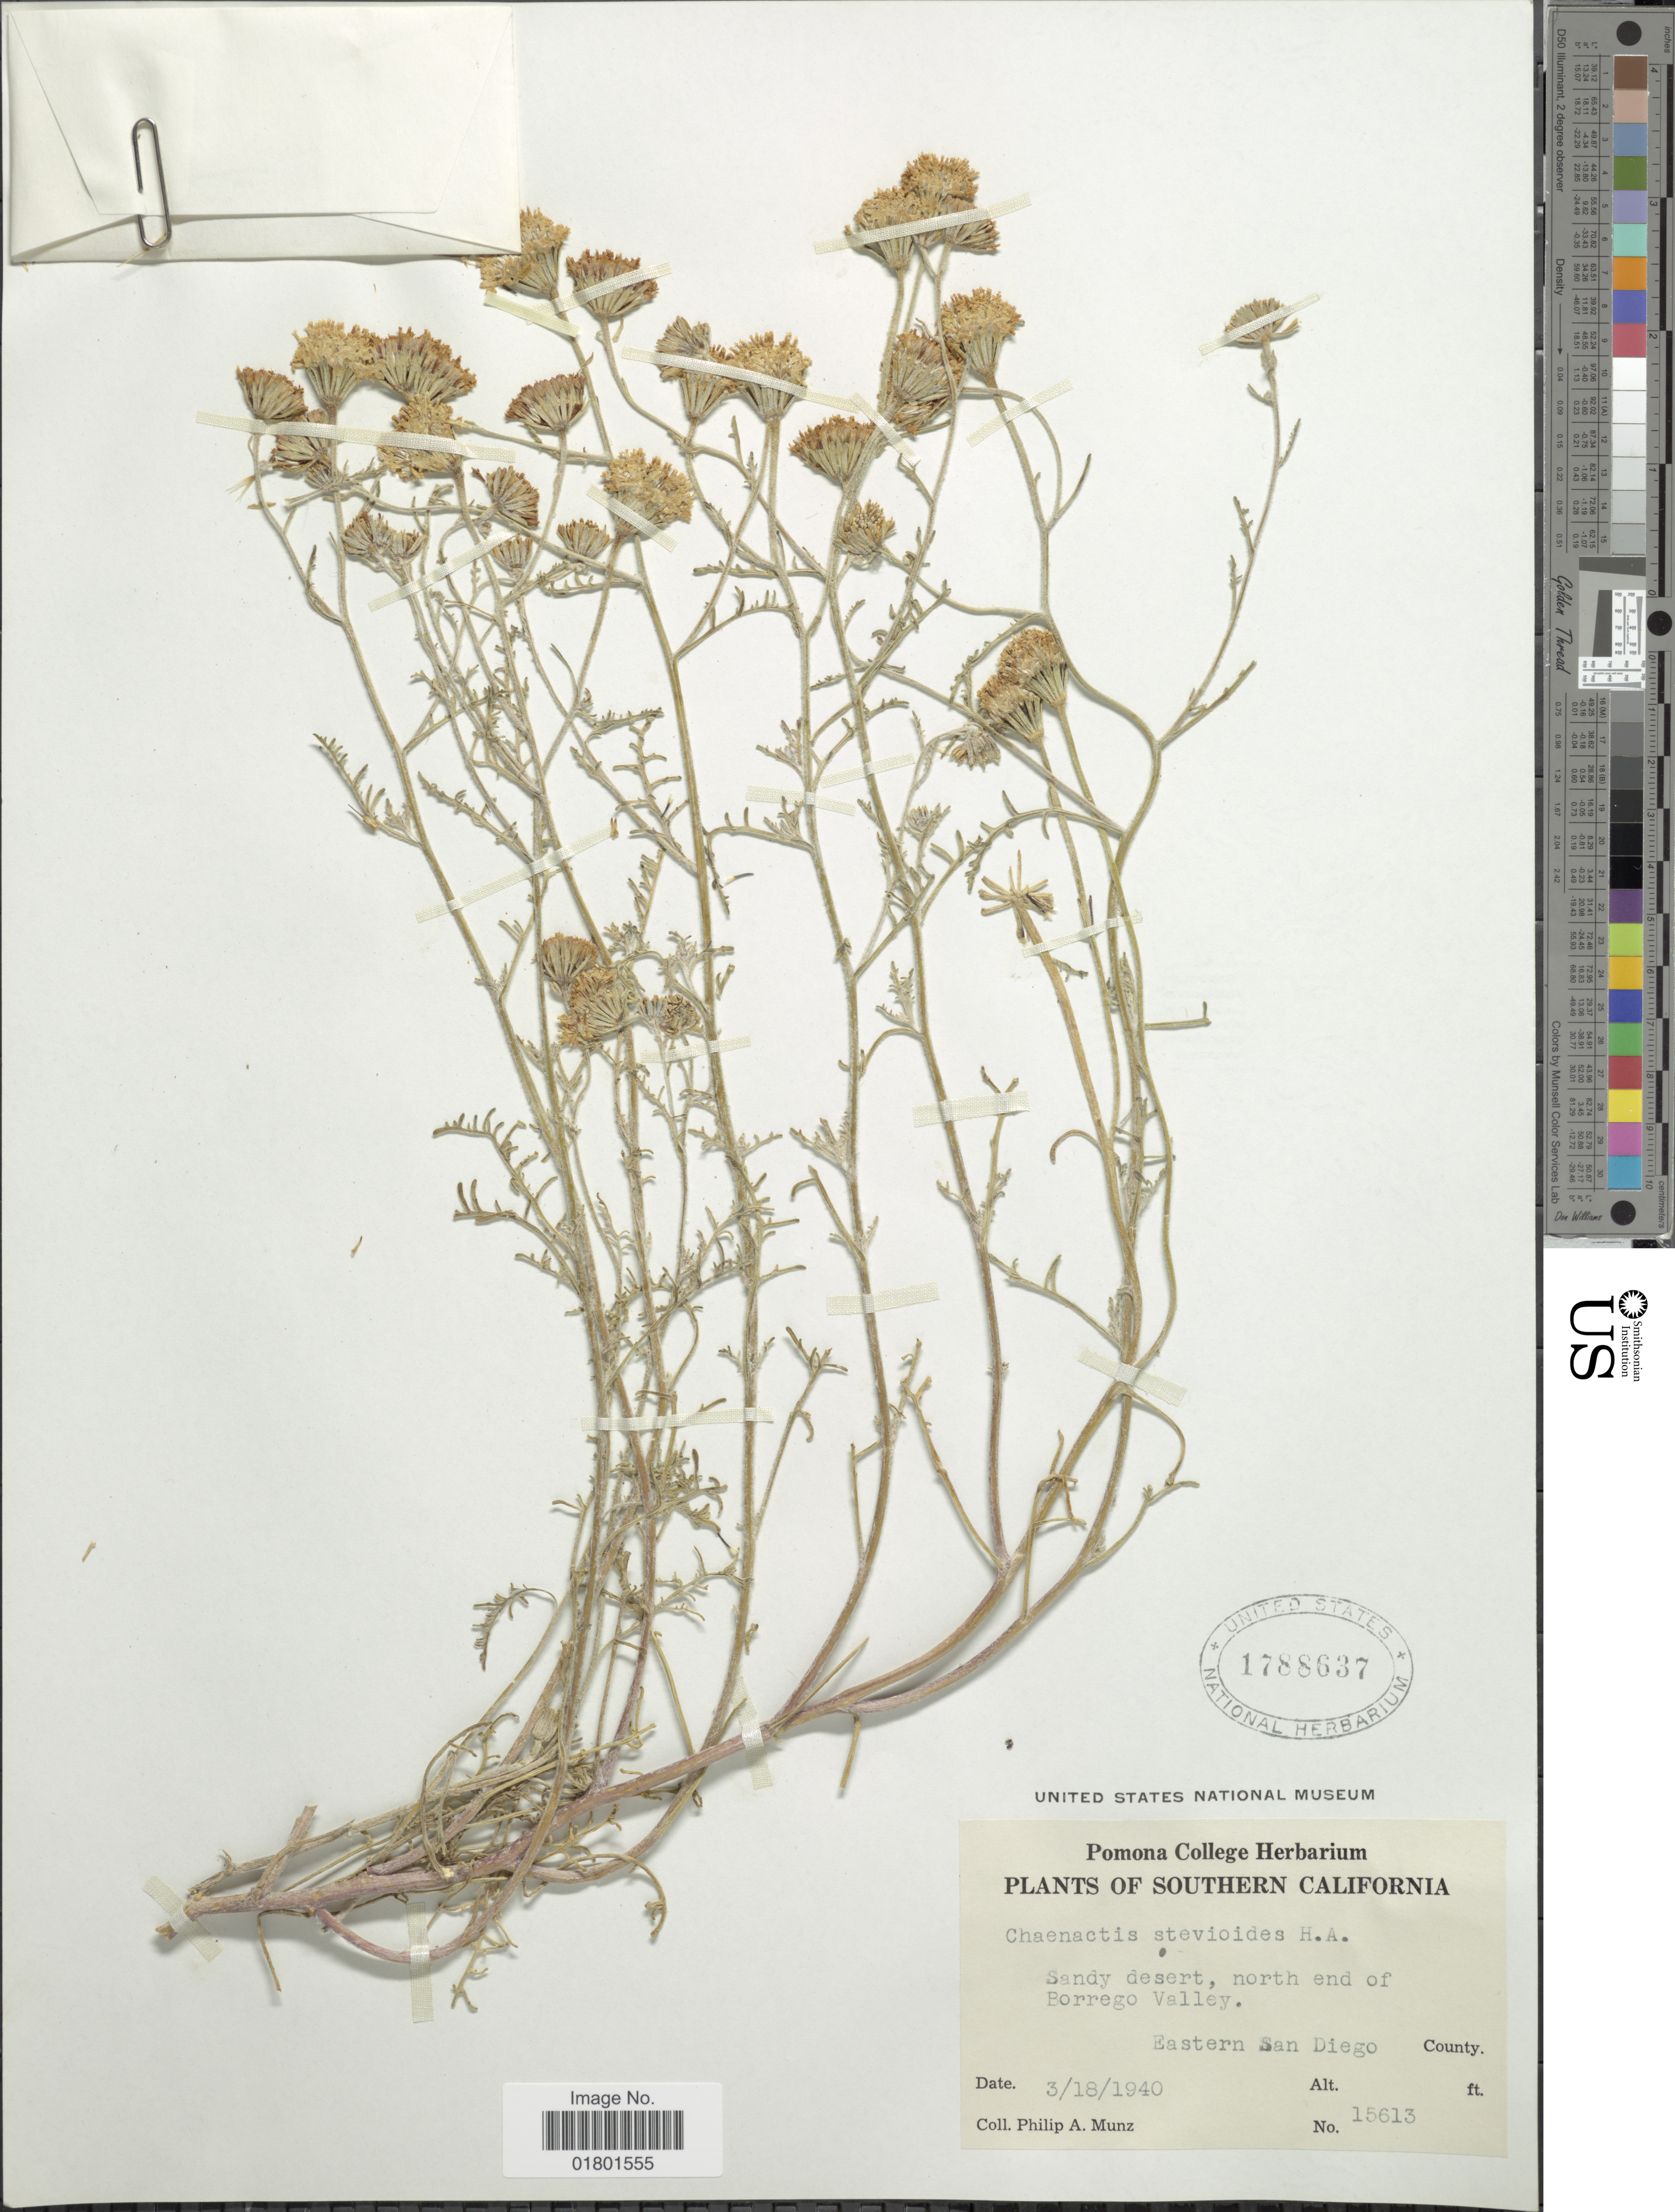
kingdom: Plantae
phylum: Tracheophyta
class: Magnoliopsida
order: Asterales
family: Asteraceae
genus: Chaenactis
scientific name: Chaenactis stevioides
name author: Hook. & Arn.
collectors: P. A. Munz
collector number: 15613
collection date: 1940-03-18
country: United States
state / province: California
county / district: San Diego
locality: Southern California, north end of Borrego Valley, Eastern San Diego County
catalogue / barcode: US 1788637